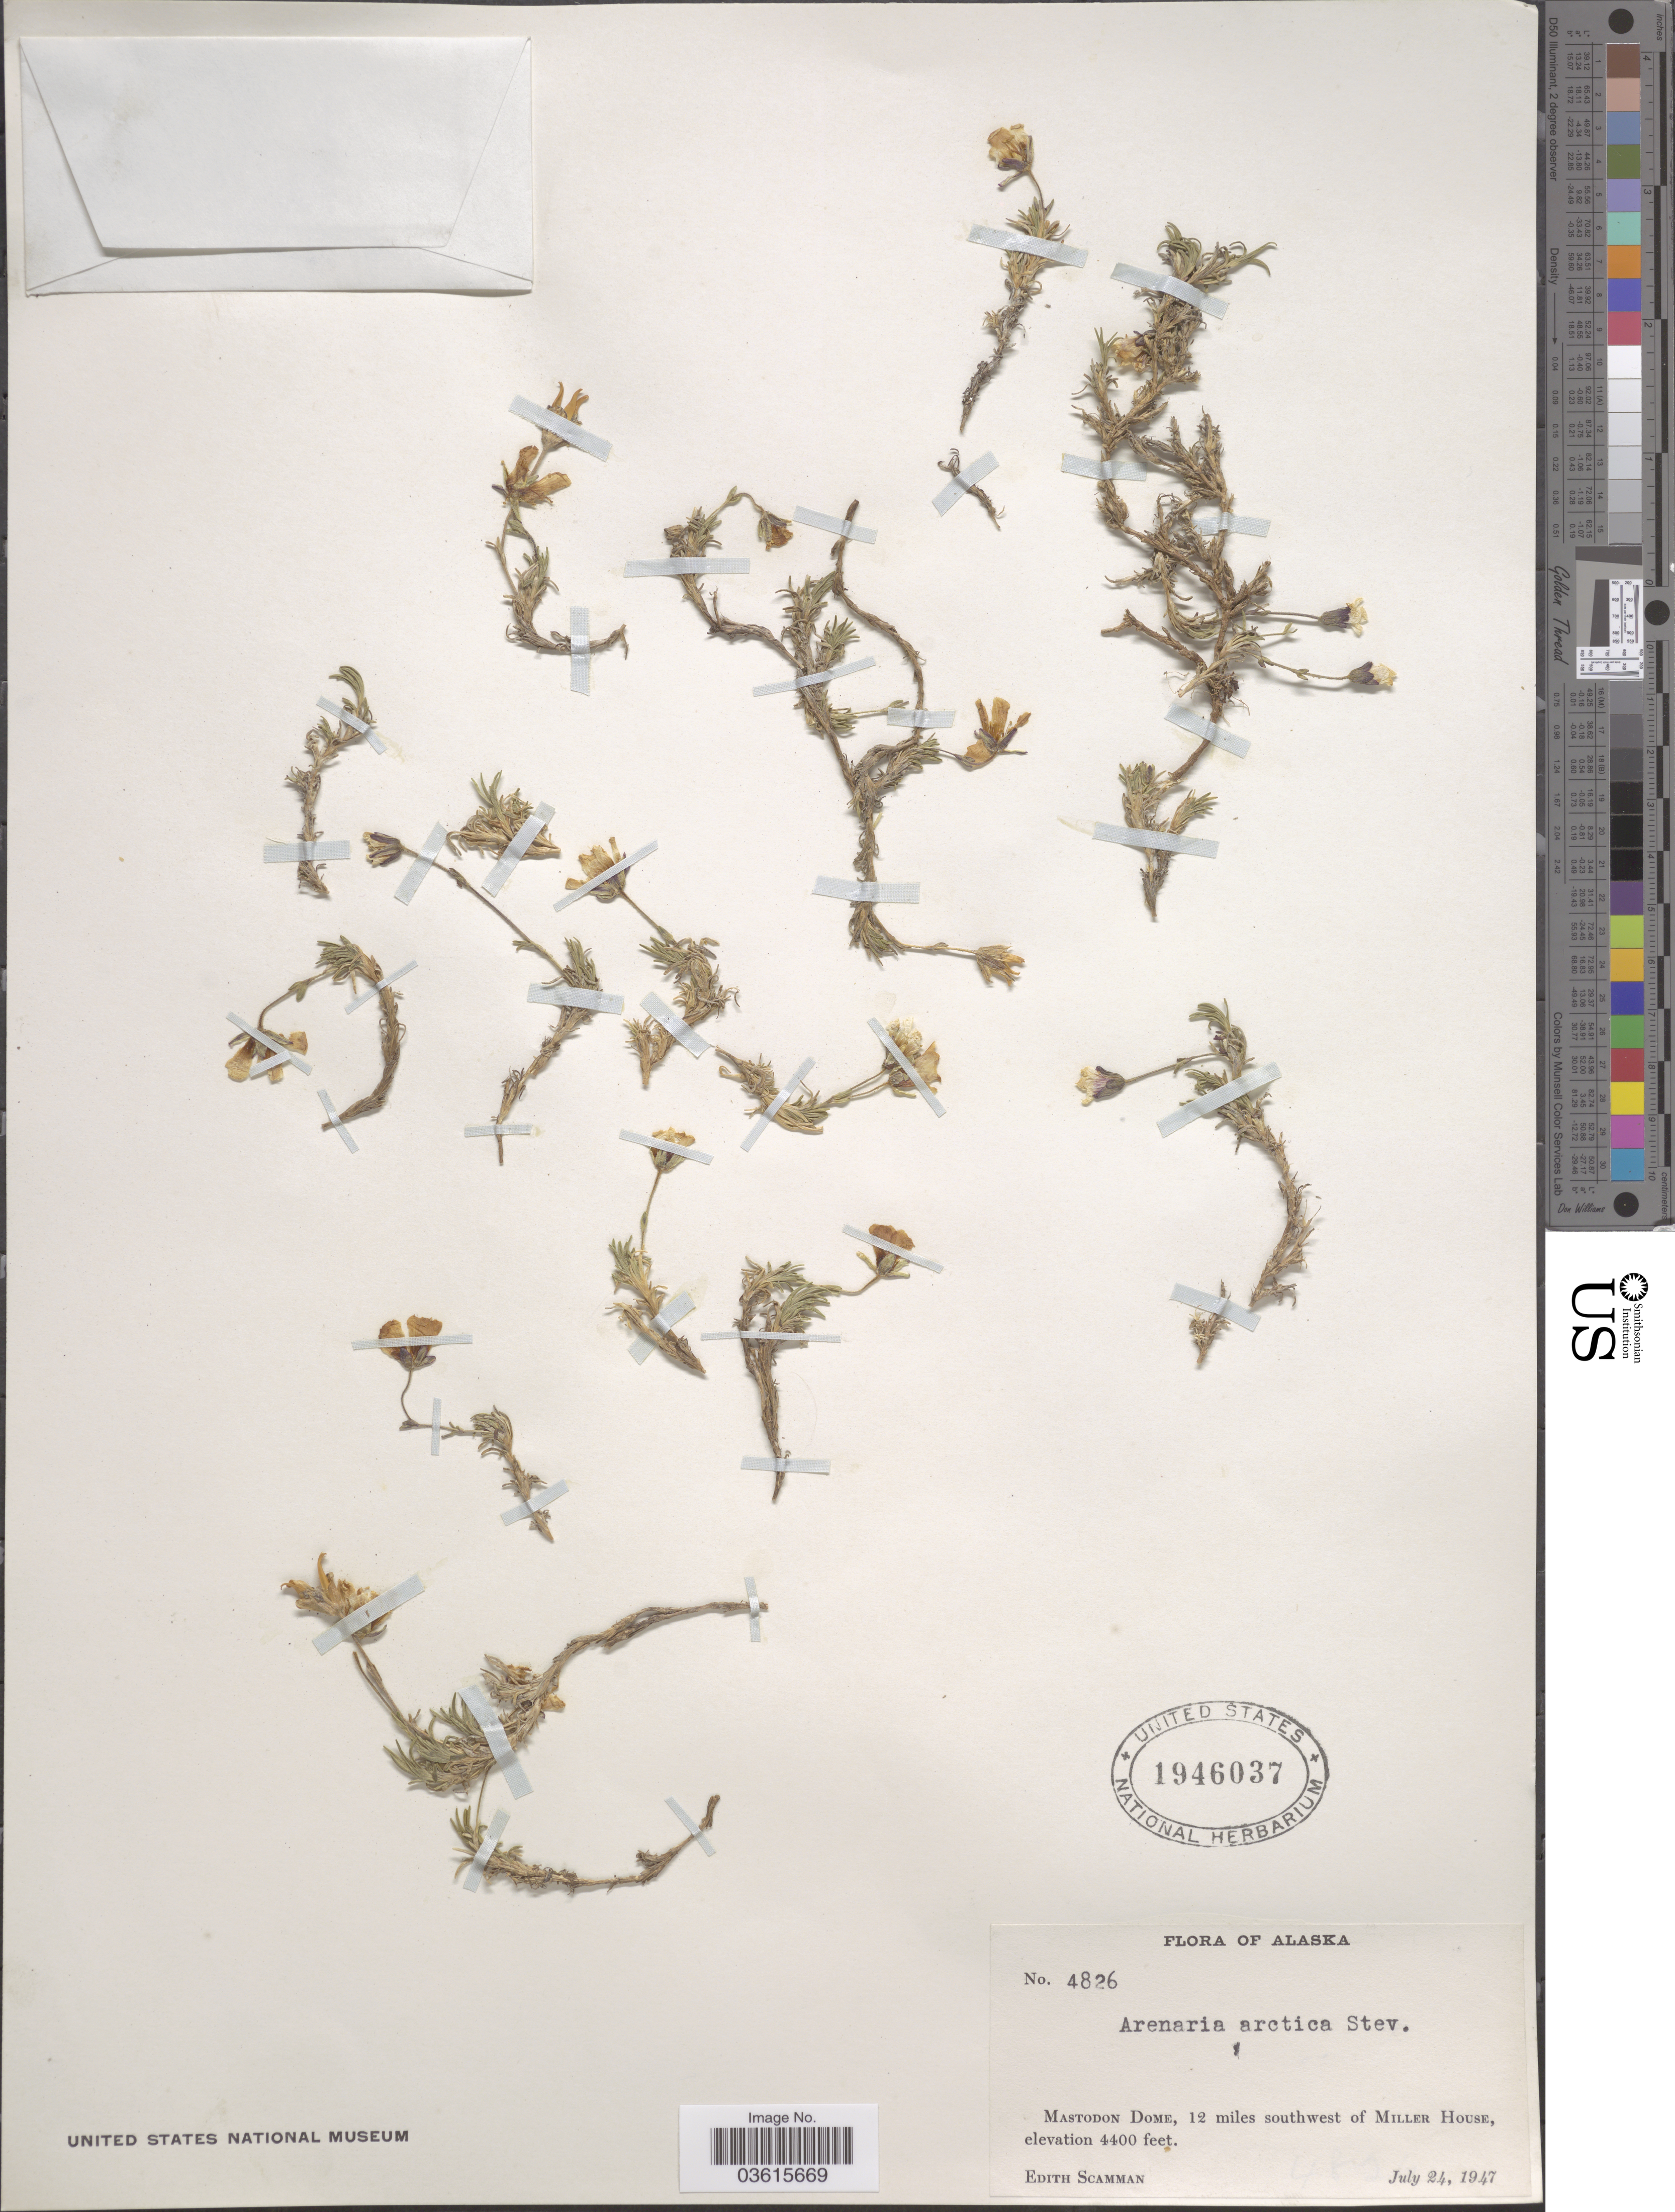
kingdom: Plantae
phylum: Tracheophyta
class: Magnoliopsida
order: Caryophyllales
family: Caryophyllaceae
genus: Cherleria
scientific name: Cherleria arctica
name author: (Steven ex Ser.) A.J. Moore & Dillenb.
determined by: Strong, M. T., (US), Smithsonian Institution - National Museum of Natural History (UNITED STATES)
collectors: E. Scamman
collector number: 4826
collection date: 1947-07-24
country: United States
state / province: Alaska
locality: Mastodon Dome, 12 miles southwest of Miller House.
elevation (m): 1341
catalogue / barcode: US 1946037